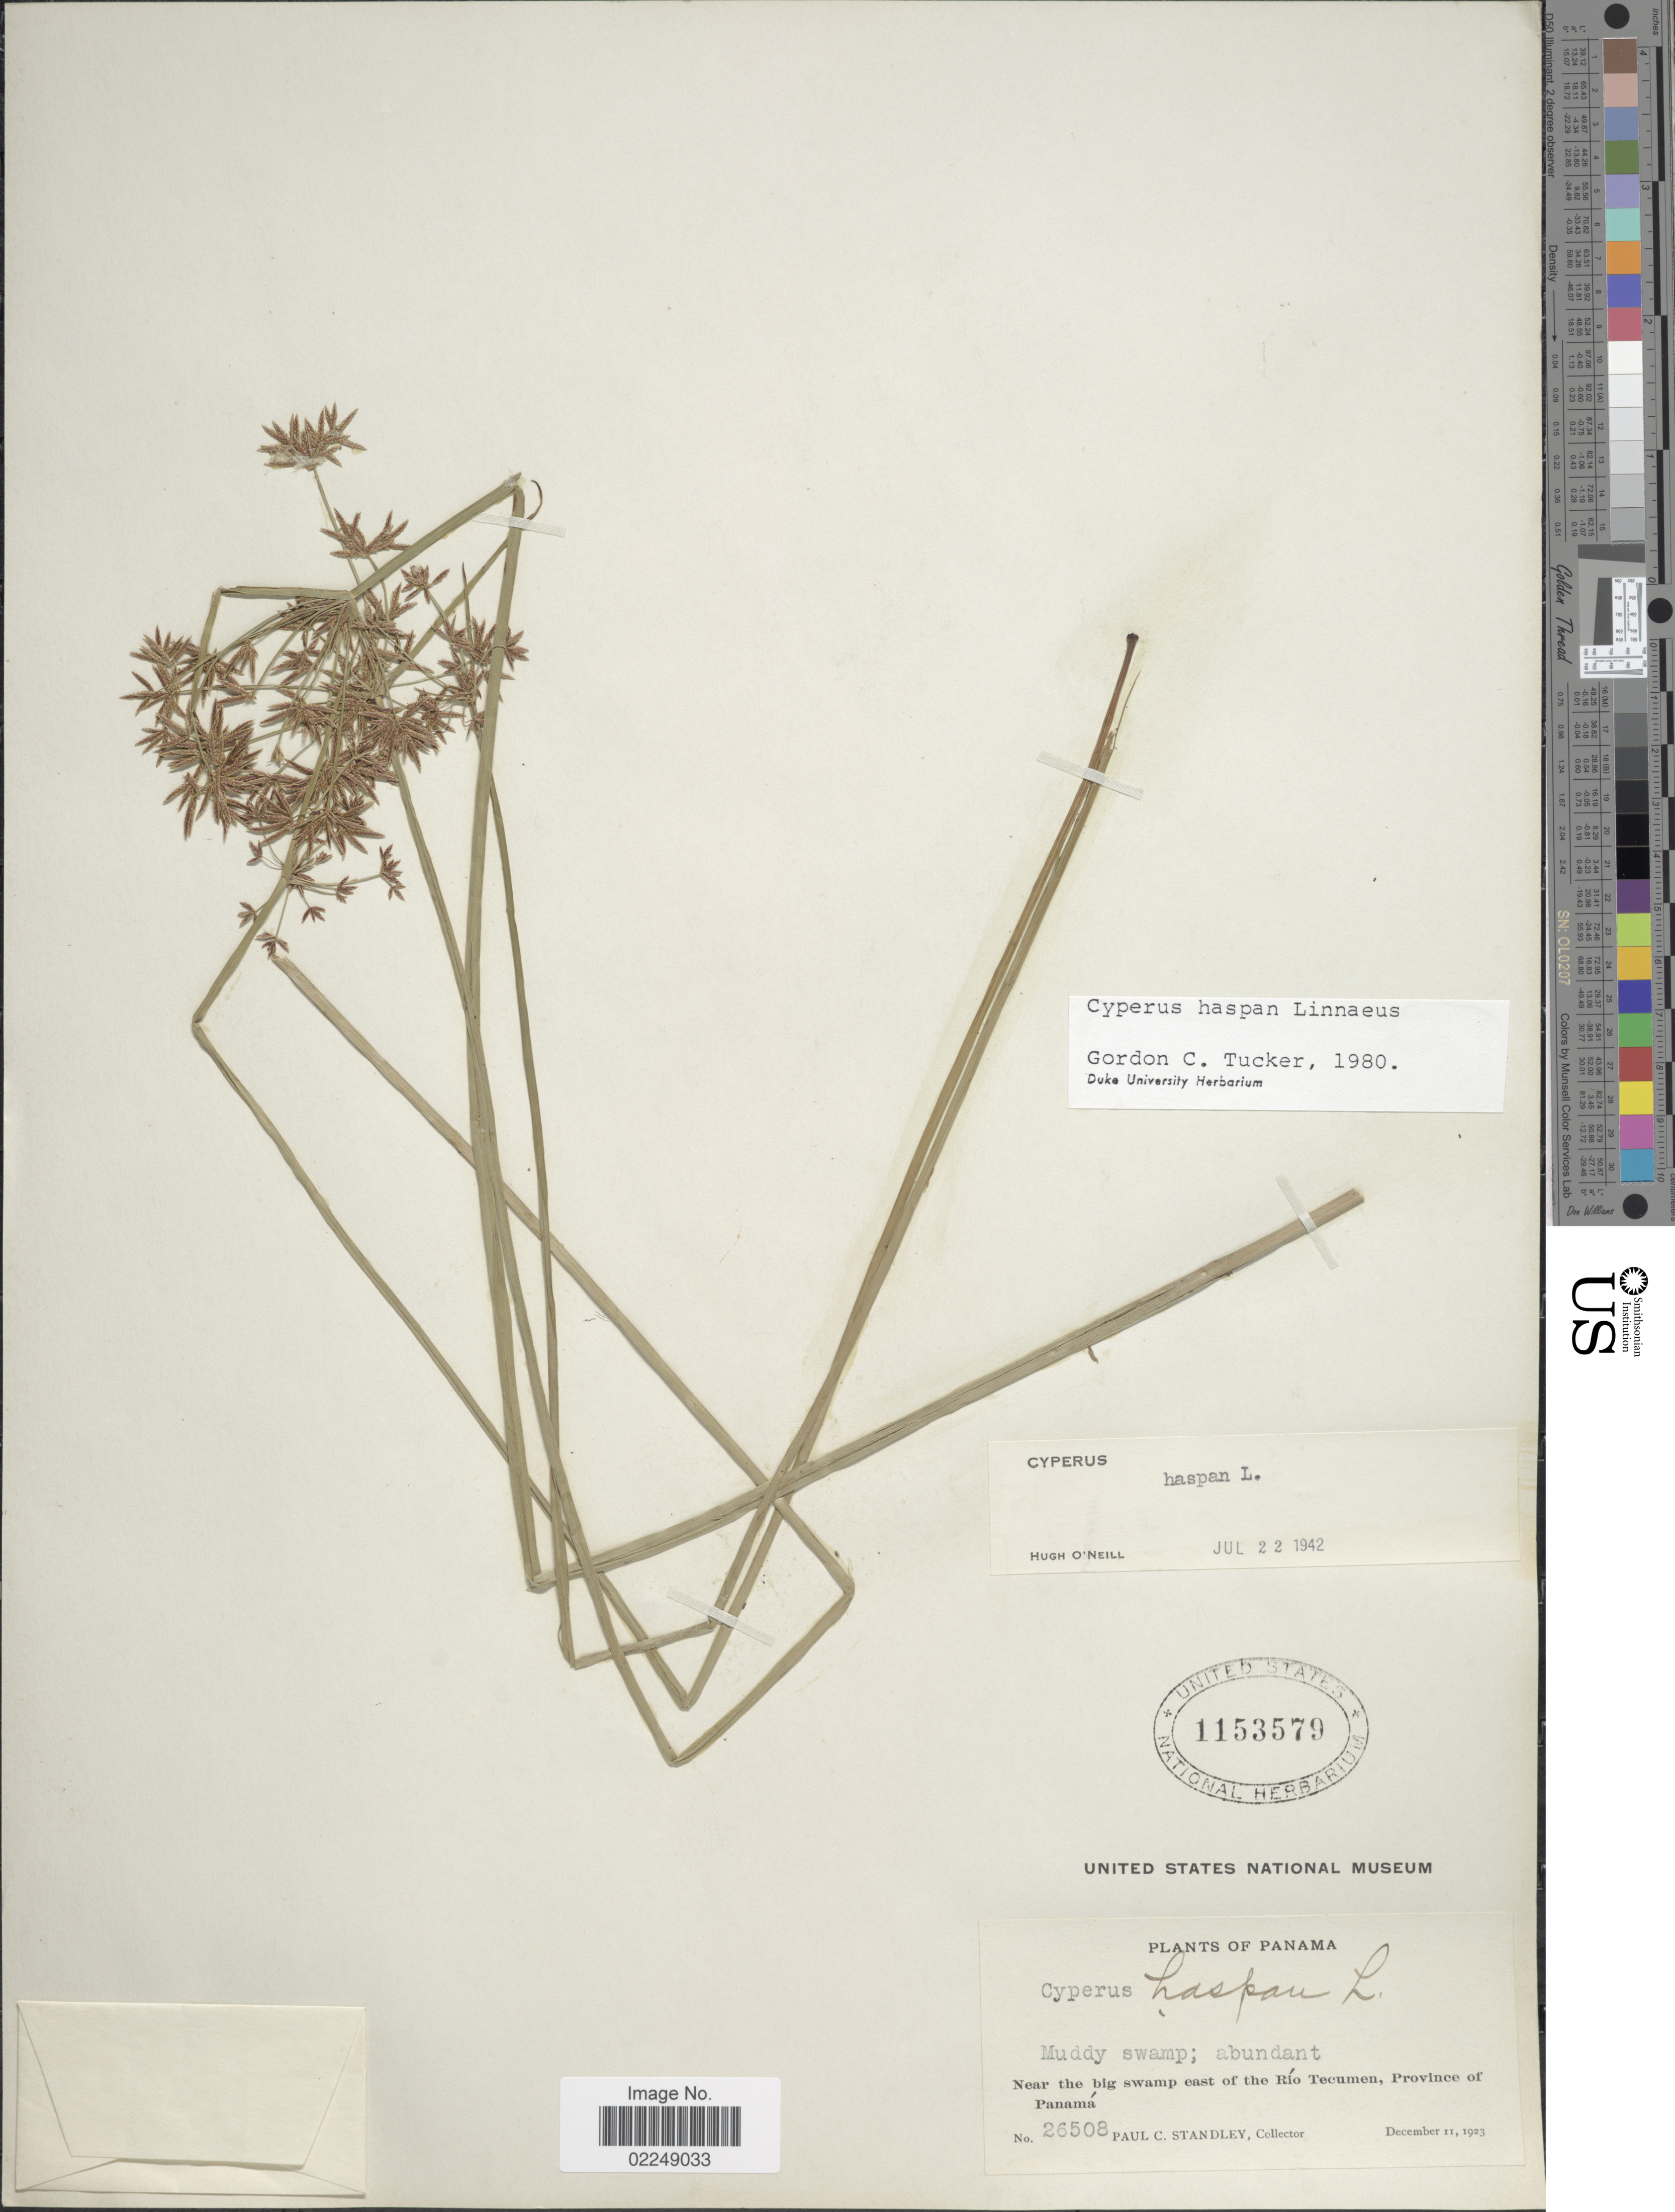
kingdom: Plantae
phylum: Tracheophyta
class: Liliopsida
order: Poales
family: Cyperaceae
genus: Cyperus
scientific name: Cyperus haspan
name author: L.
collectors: P. C. Standley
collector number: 26508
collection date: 1923-12-11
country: Panama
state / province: Panamá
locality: Near the big swamp east of the Rio Tecumen, Province of Panama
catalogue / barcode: US 1153579